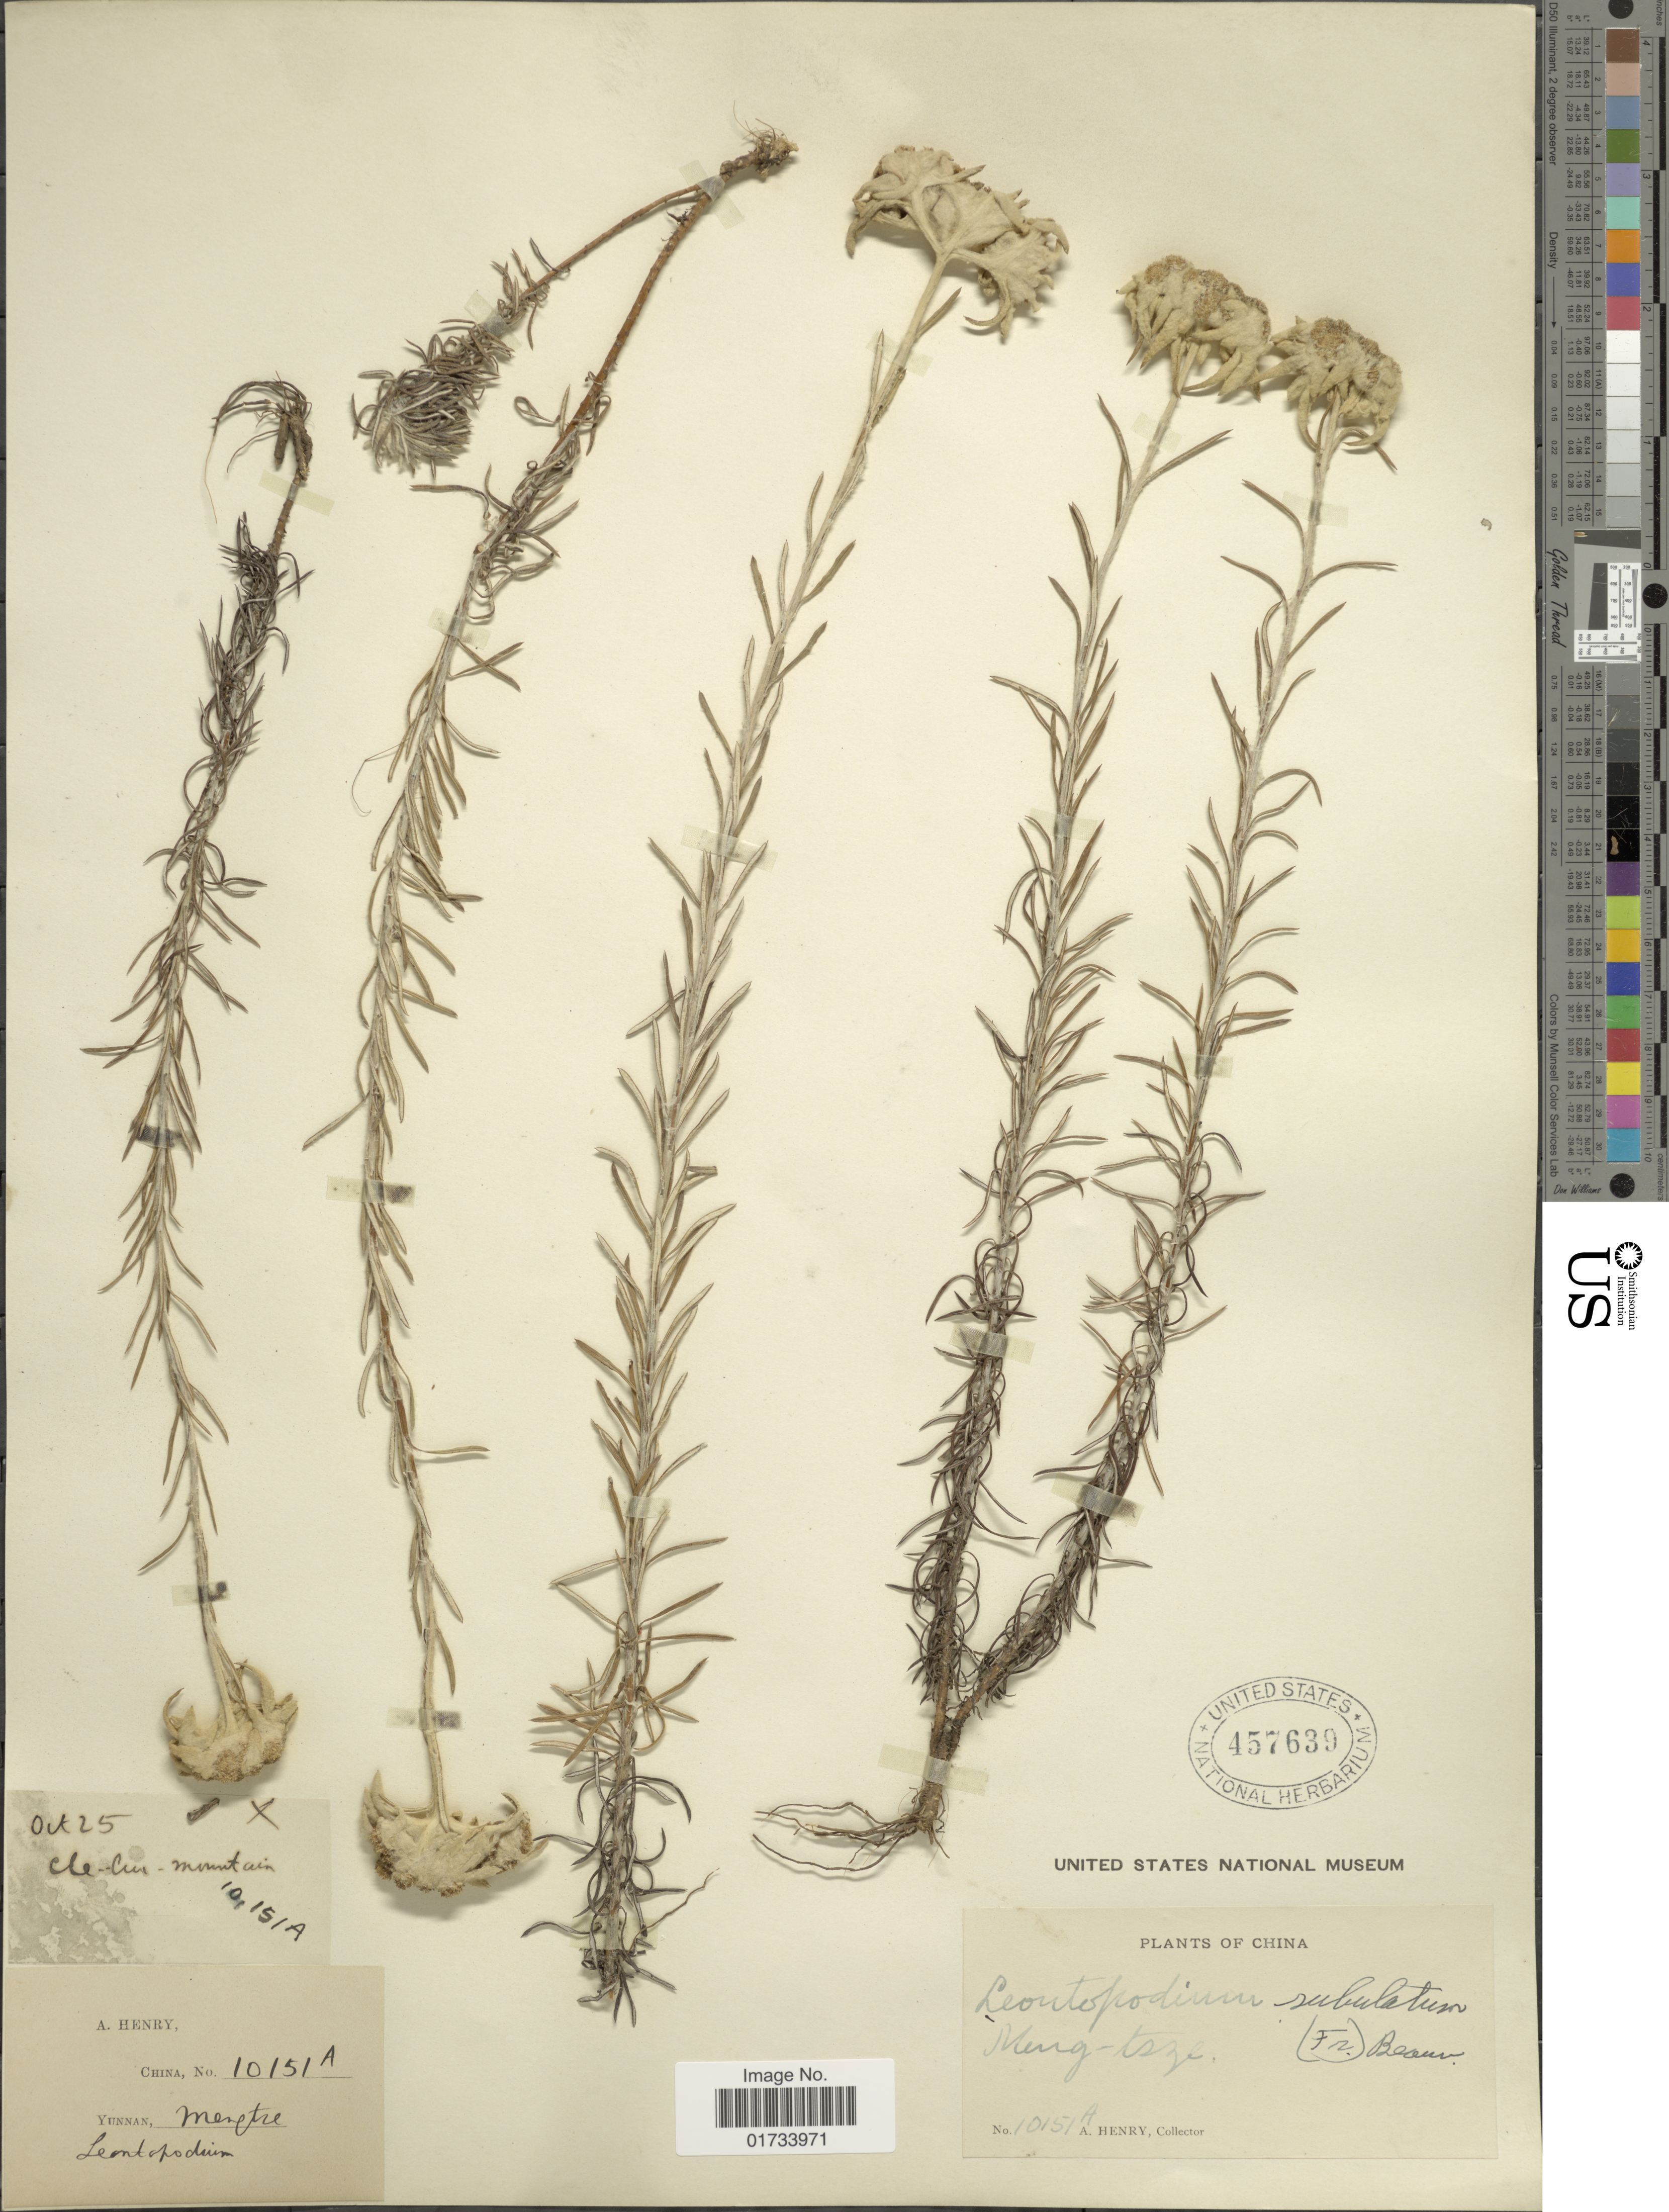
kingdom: Plantae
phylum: Tracheophyta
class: Magnoliopsida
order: Asterales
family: Asteraceae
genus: Leontopodium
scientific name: Leontopodium subulatum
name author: (Franch.) Beauverd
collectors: A. Henry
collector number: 10151 A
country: China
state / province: Yunnan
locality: Mengtze, Cle-lur mountain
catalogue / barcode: US 457639